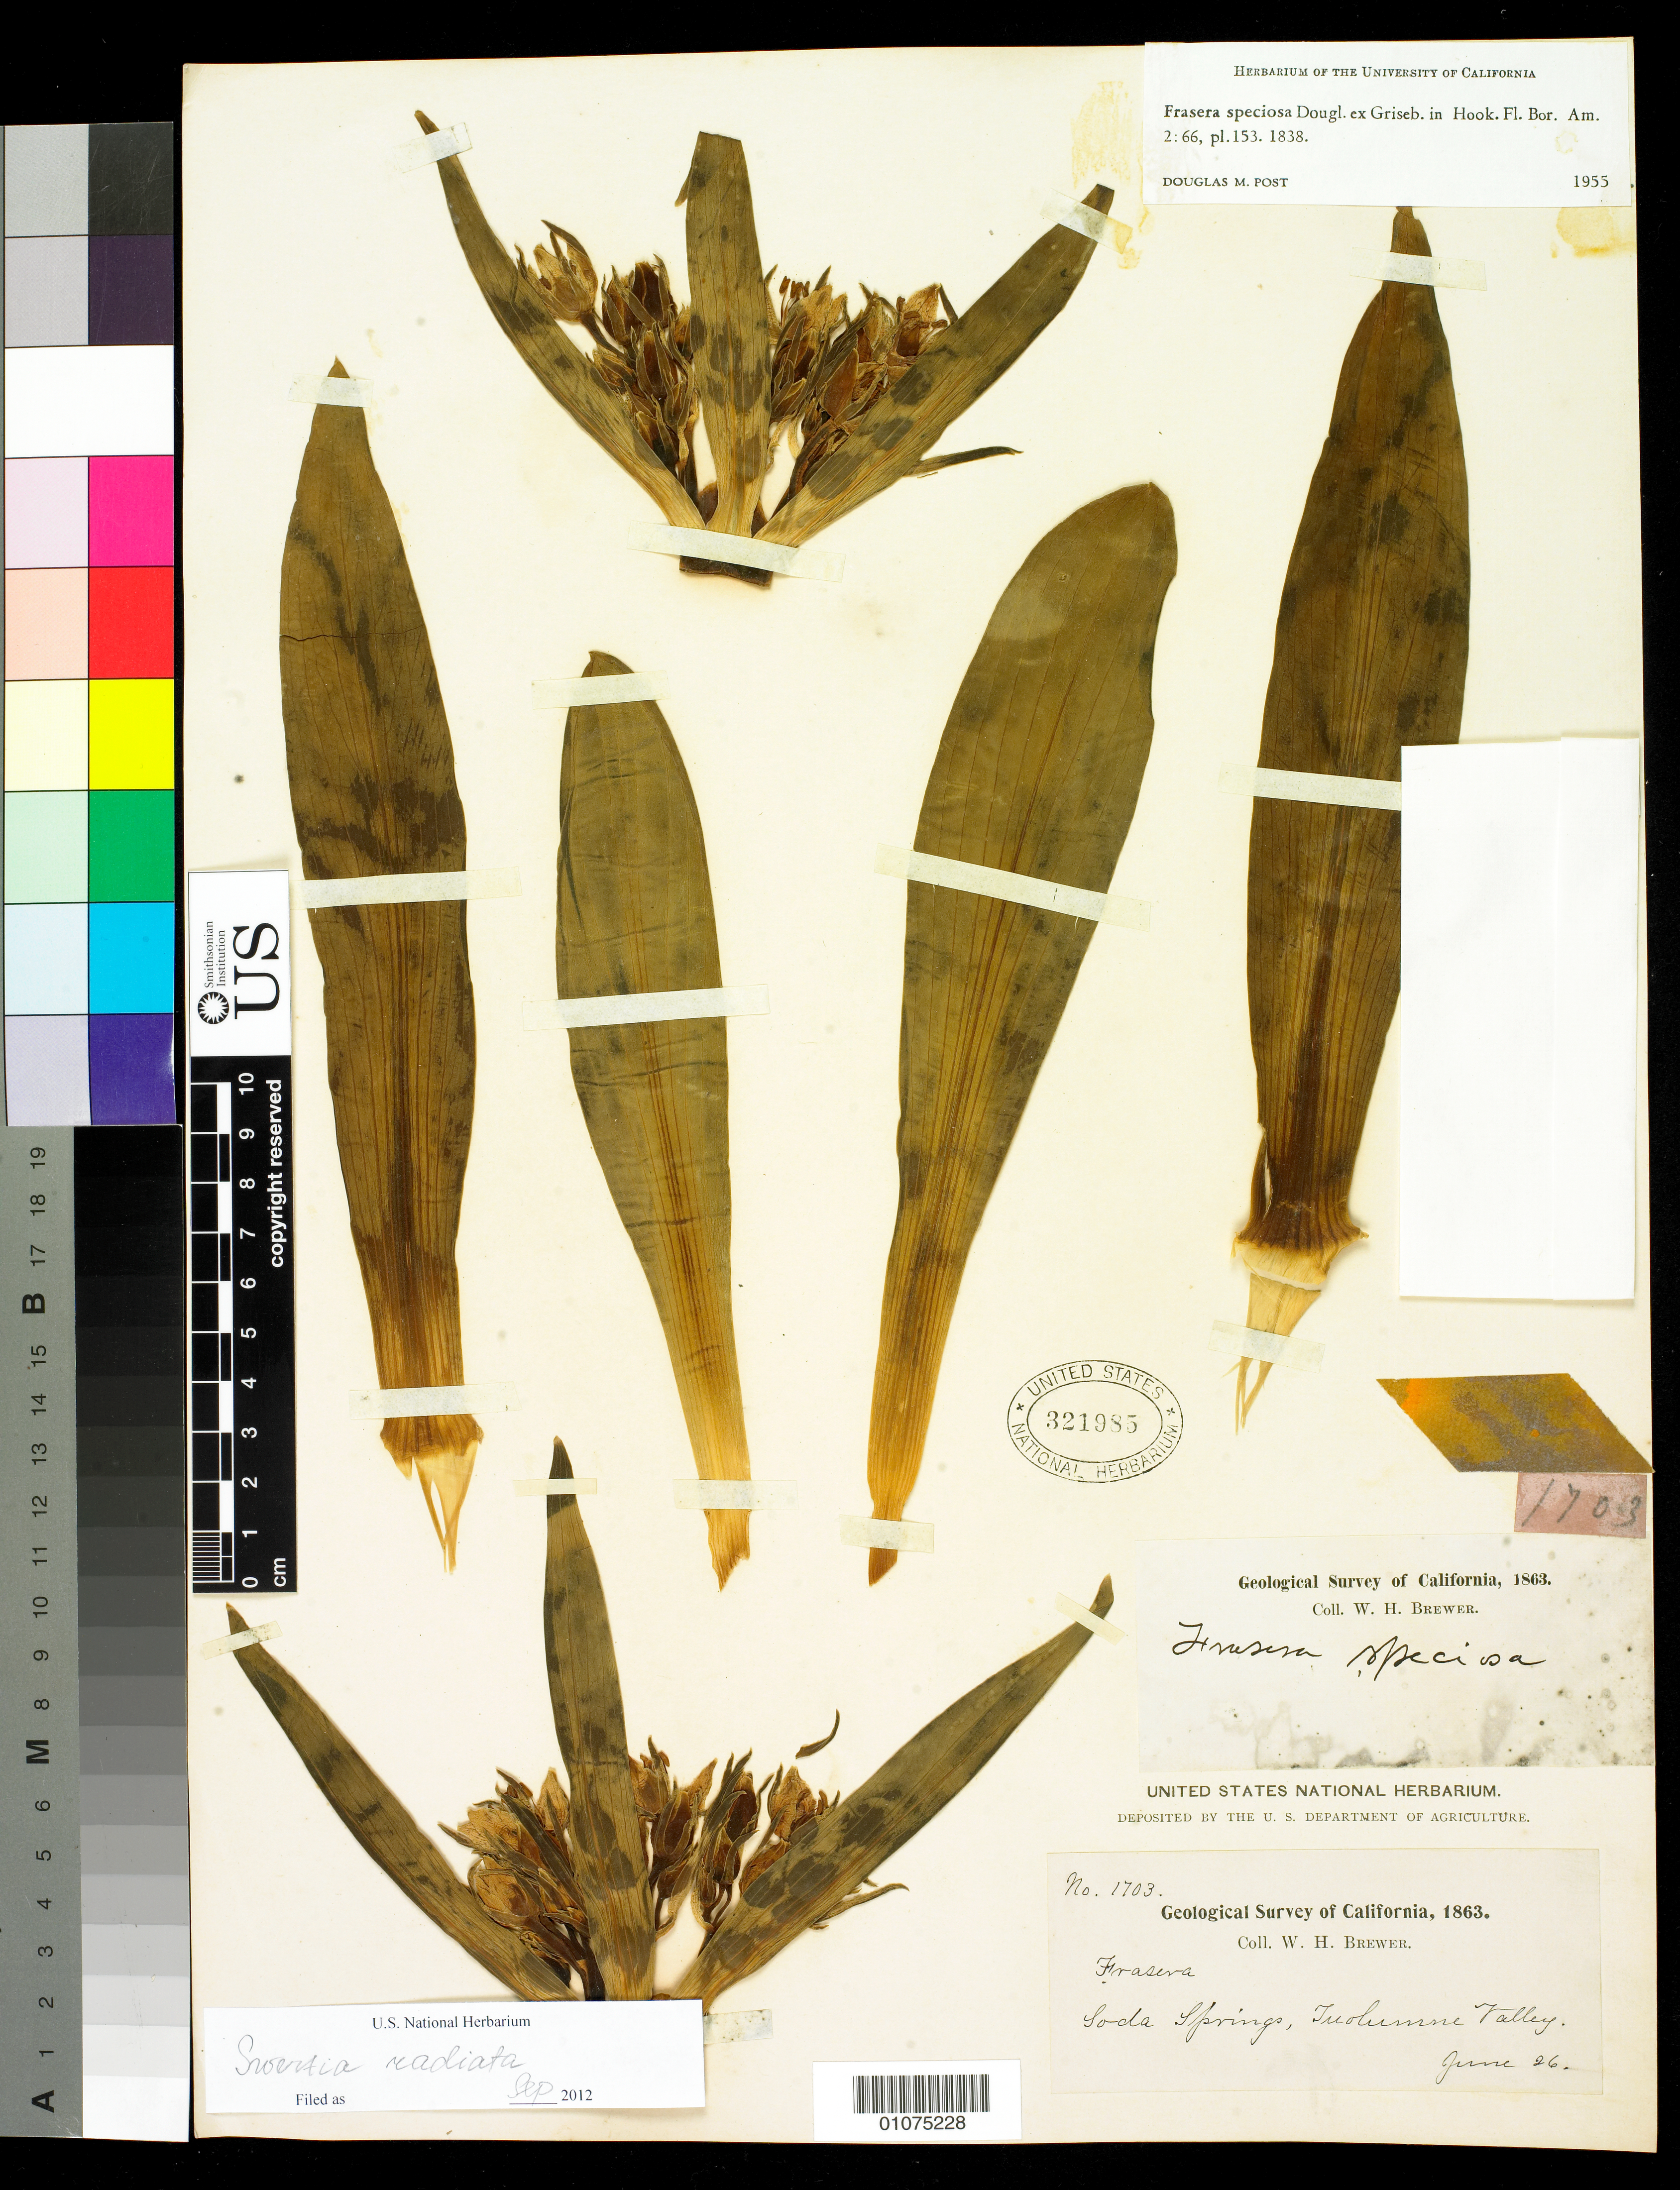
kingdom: Plantae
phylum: Tracheophyta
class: Magnoliopsida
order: Gentianales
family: Gentianaceae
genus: Swertia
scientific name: Swertia radiata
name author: (Kellogg) Kuntze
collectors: W. H. Brewer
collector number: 1703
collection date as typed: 26 Jun 1863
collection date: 1863-06-26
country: United States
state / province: California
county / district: Tuolumne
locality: Soda Springs, Tuolumne Valley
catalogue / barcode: US 321985